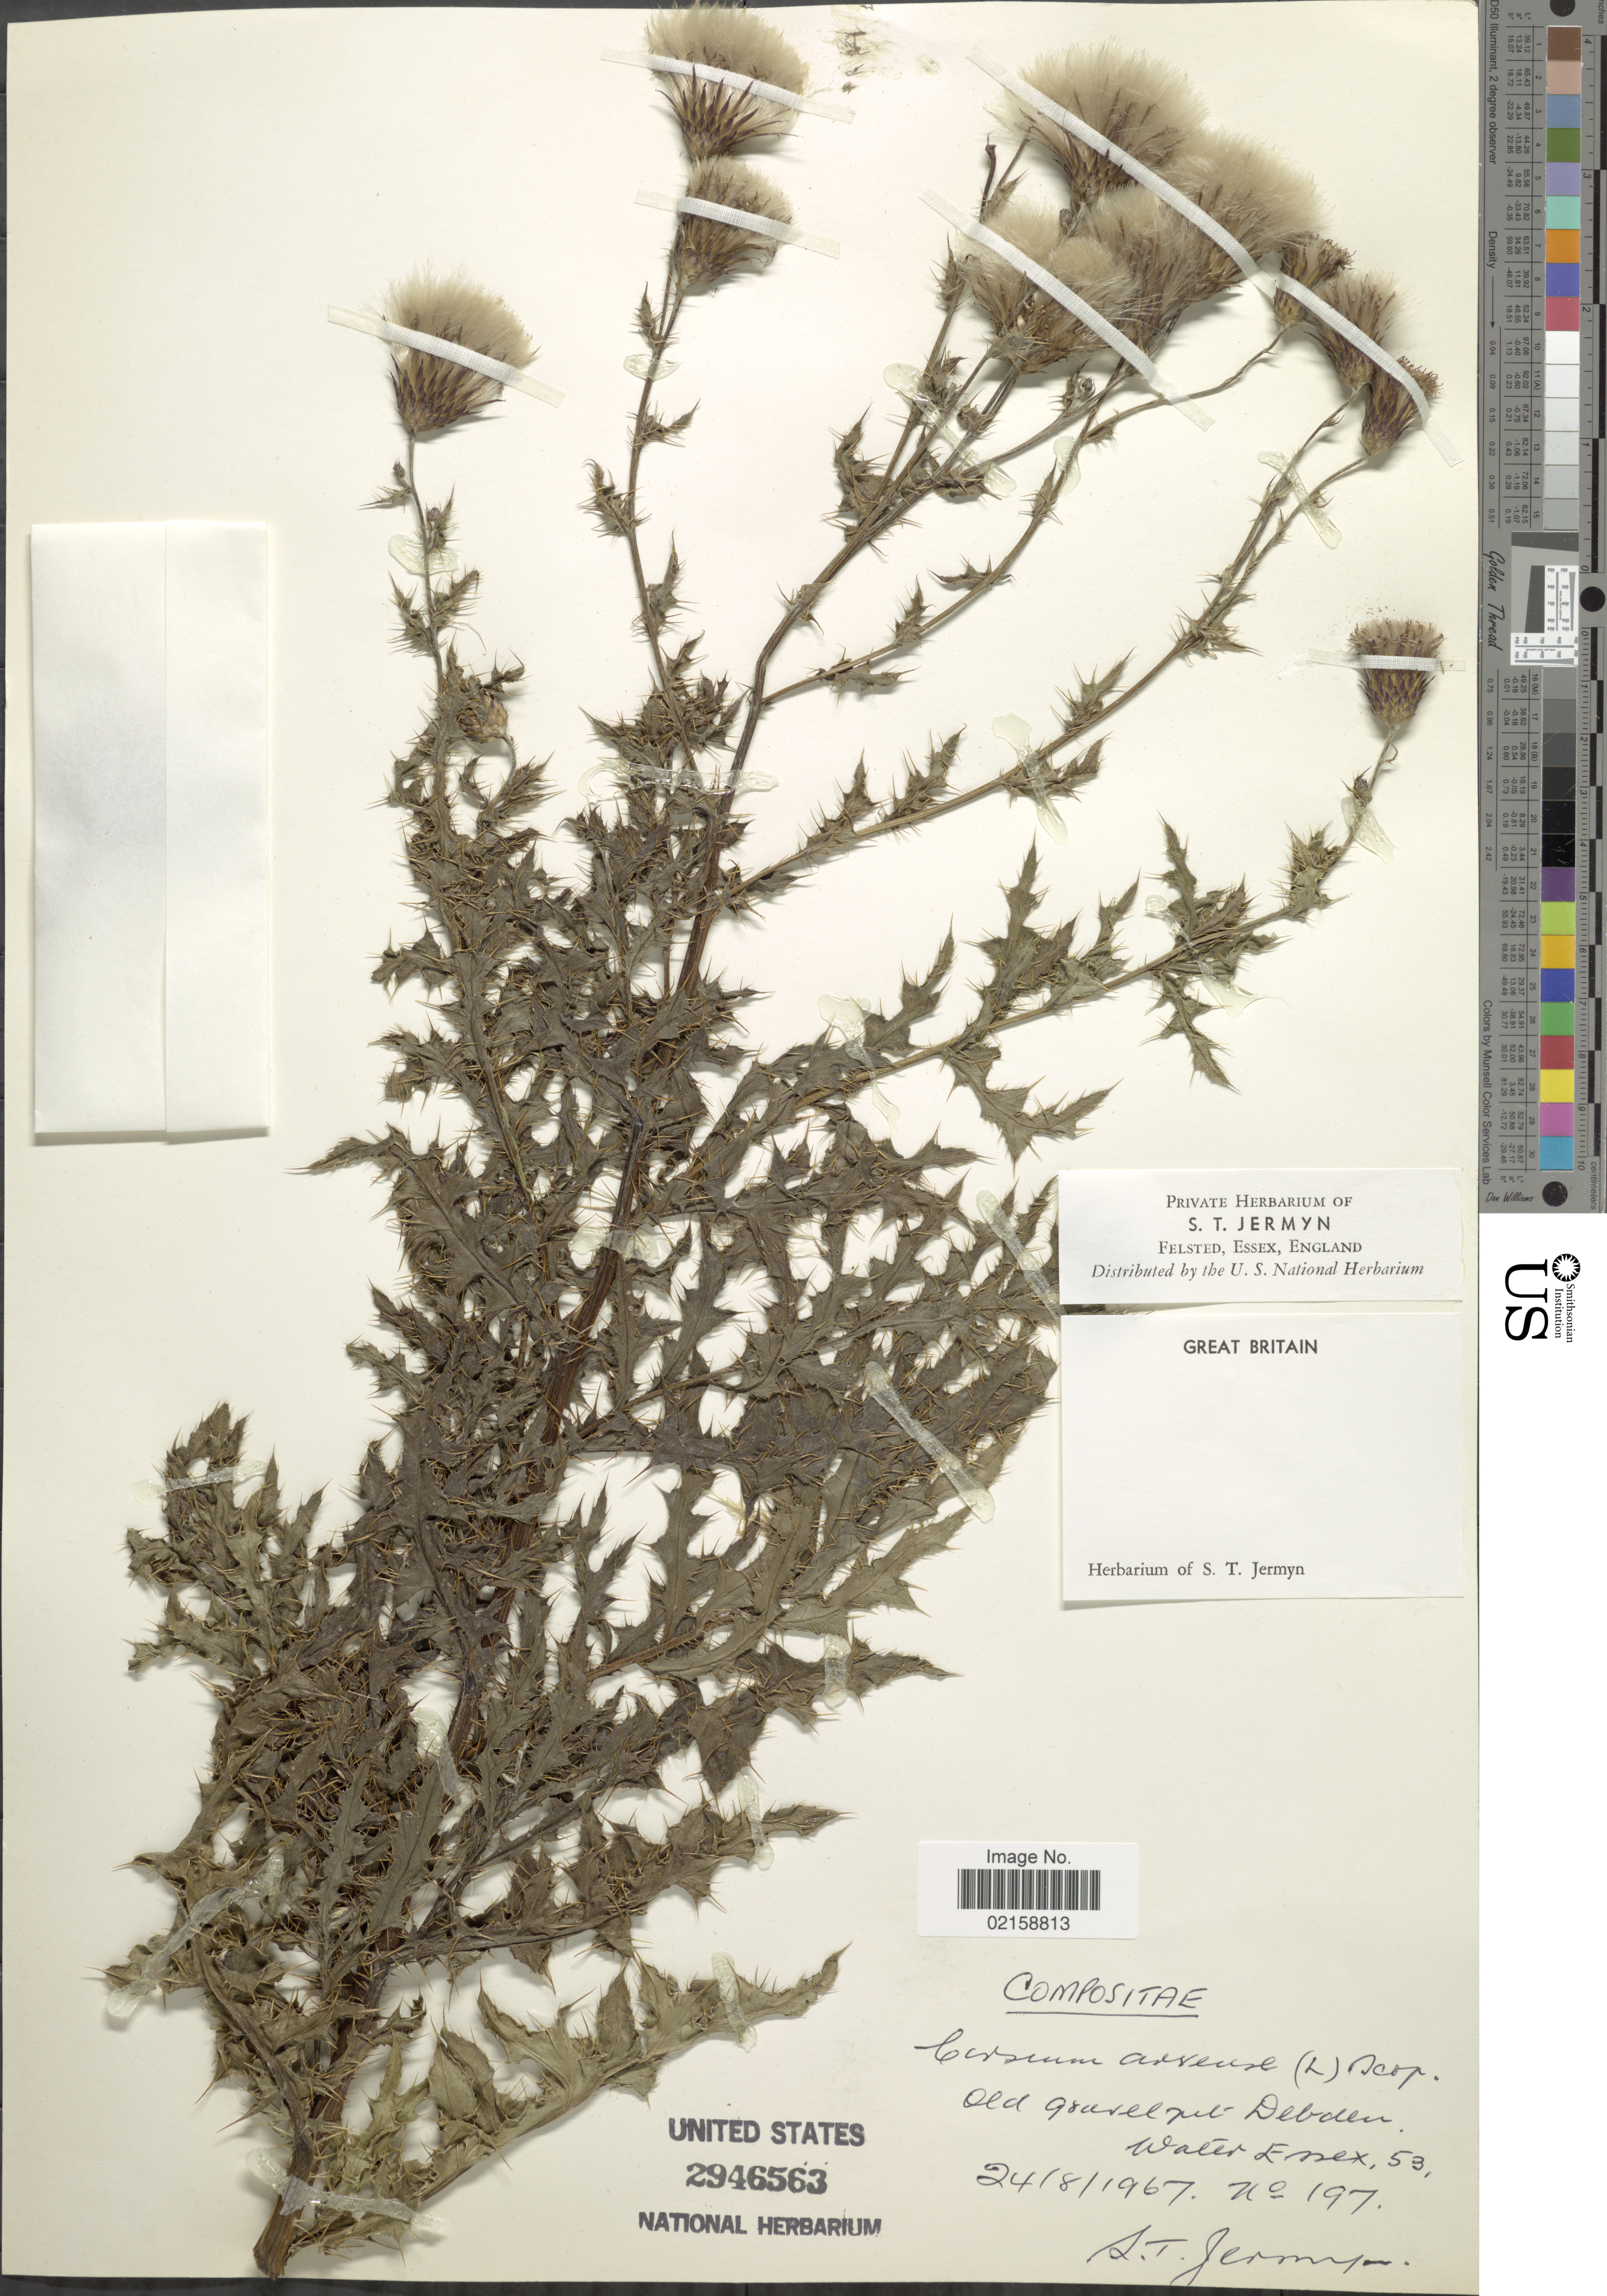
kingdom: Plantae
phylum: Tracheophyta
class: Magnoliopsida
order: Asterales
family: Asteraceae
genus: Cirsium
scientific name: Cirsium arvense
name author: (L.) Scop.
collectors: S. Jermyn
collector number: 197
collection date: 1967-08-24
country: United Kingdom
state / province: England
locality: Old Gravel pit, Debden Water Essex 53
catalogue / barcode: US 2946563